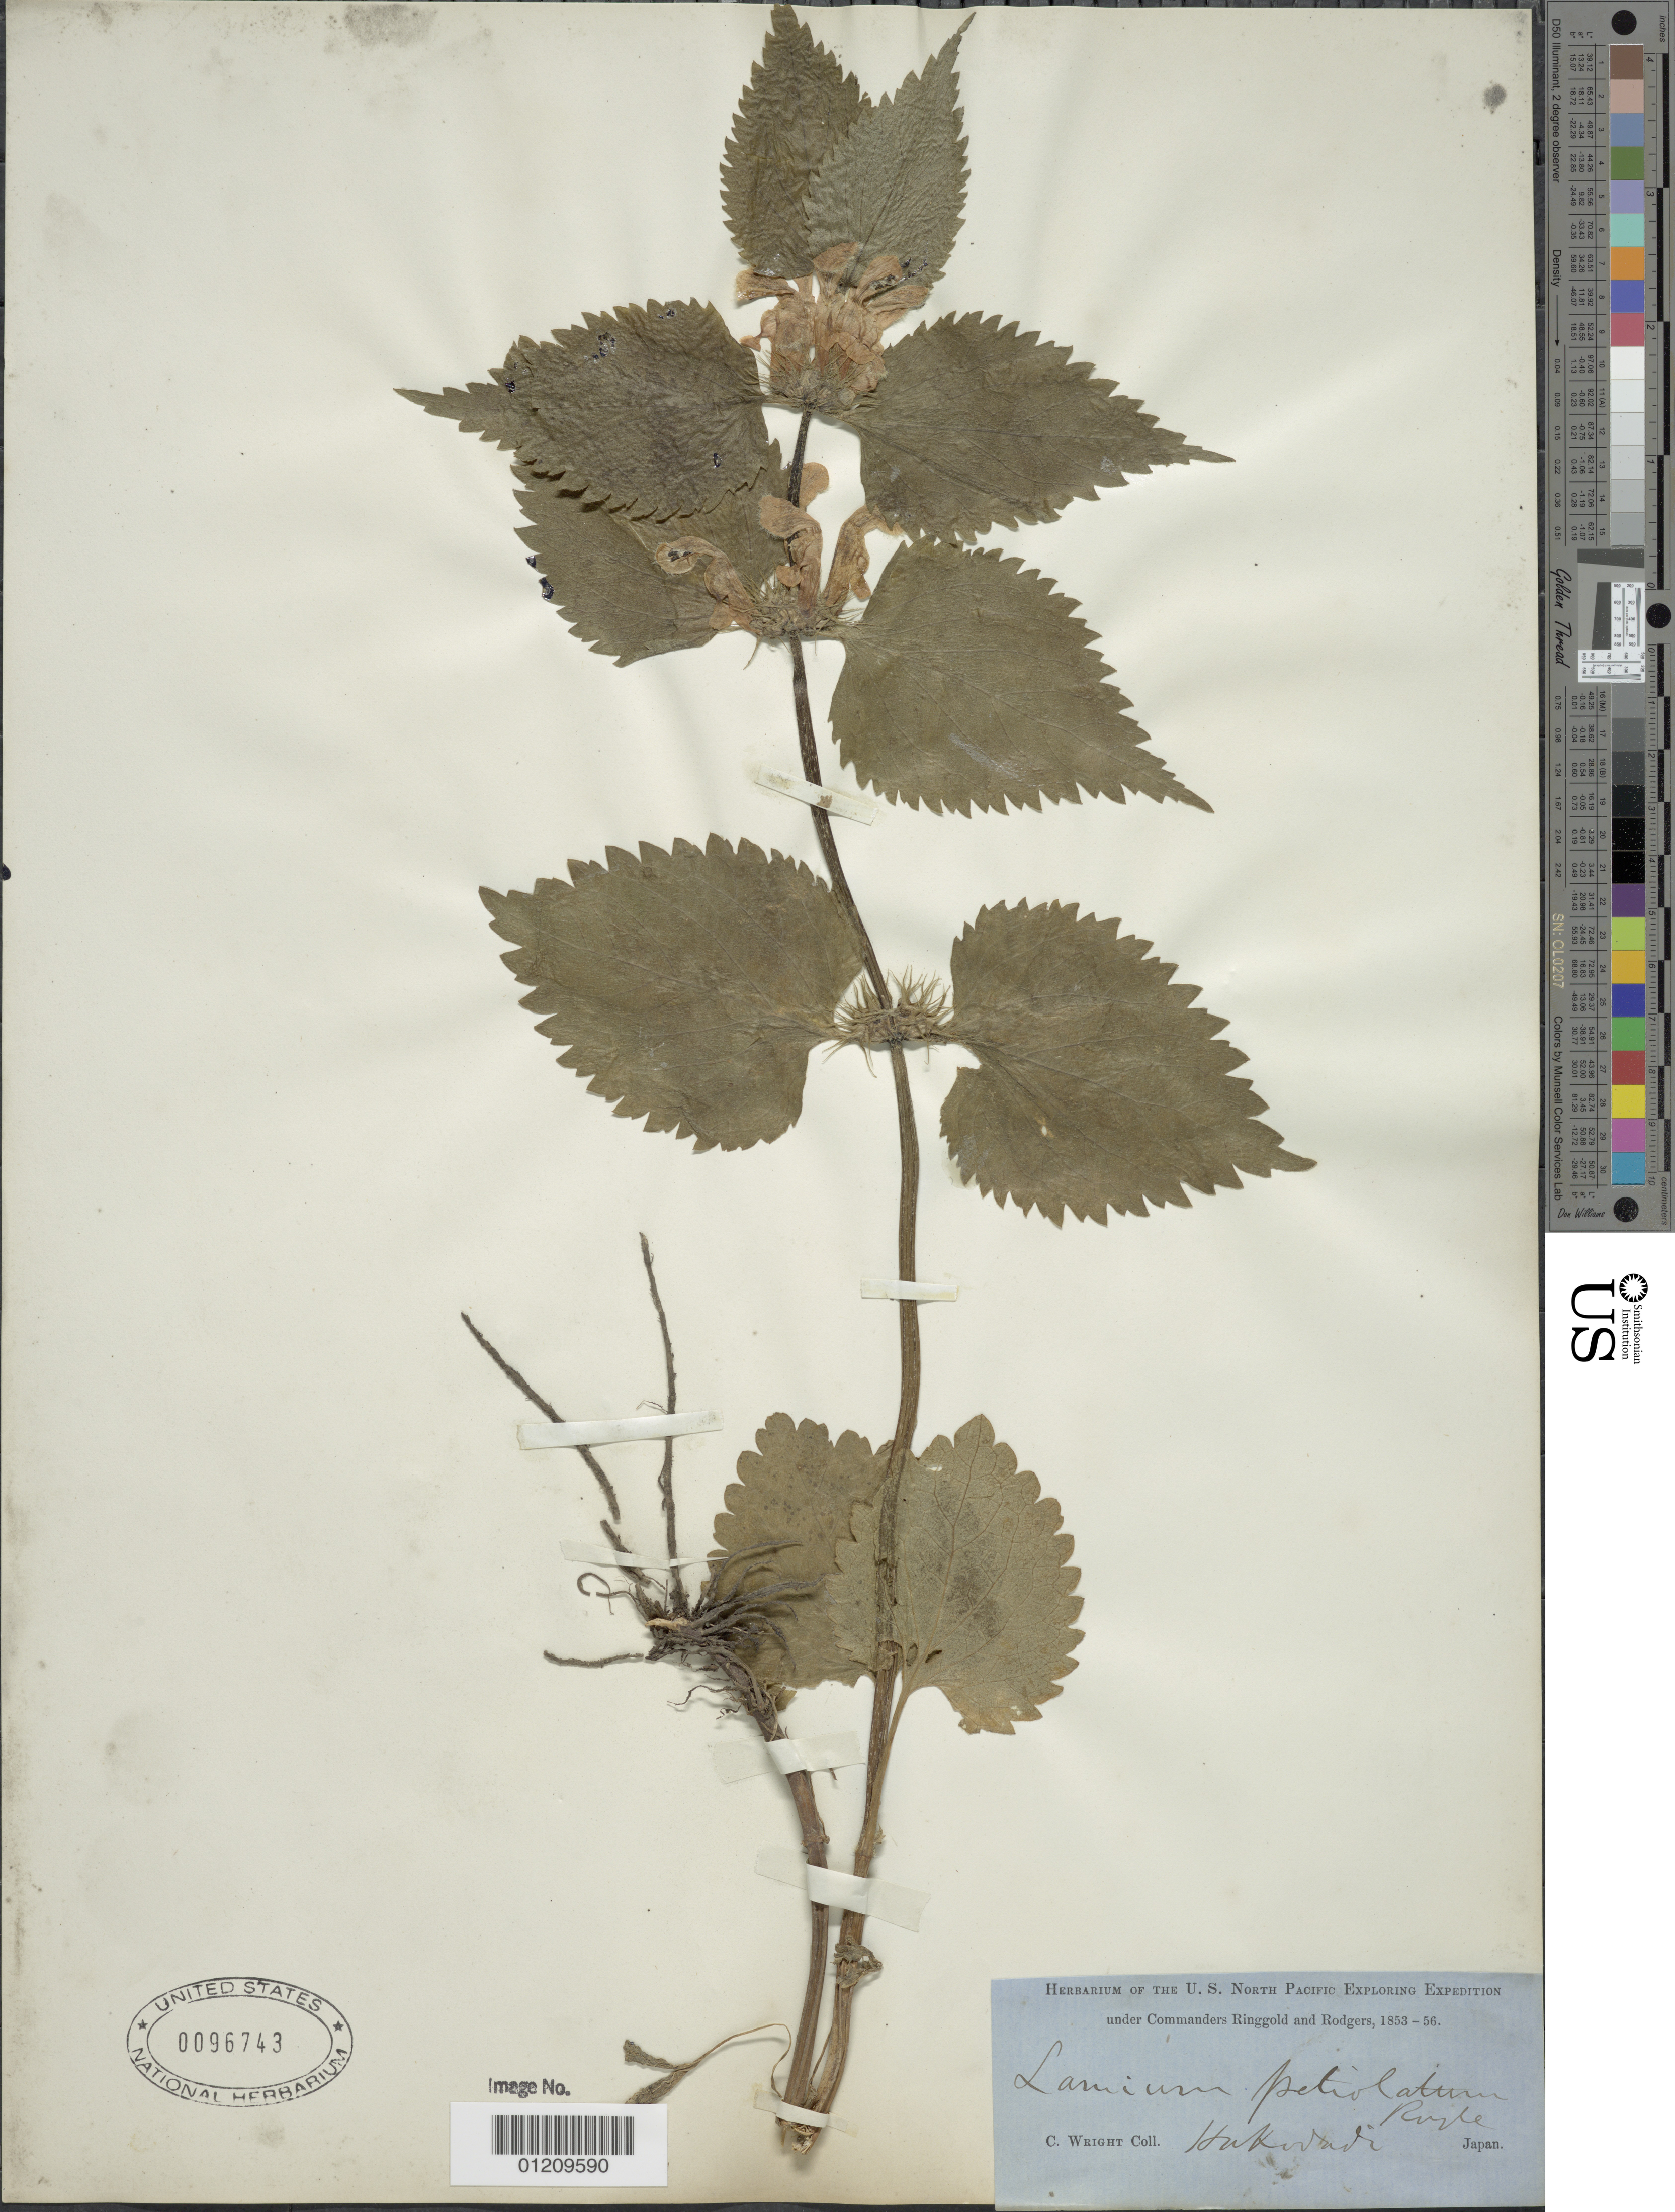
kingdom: Plantae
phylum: Tracheophyta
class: Magnoliopsida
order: Lamiales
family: Acanthaceae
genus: Brillantaisia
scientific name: Brillantaisia petiolatum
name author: Royle ex Benth.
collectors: C. Wright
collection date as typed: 1853 to -- --- 1856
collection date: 1853/1856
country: Japan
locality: Hakodadi.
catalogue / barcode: US 96743